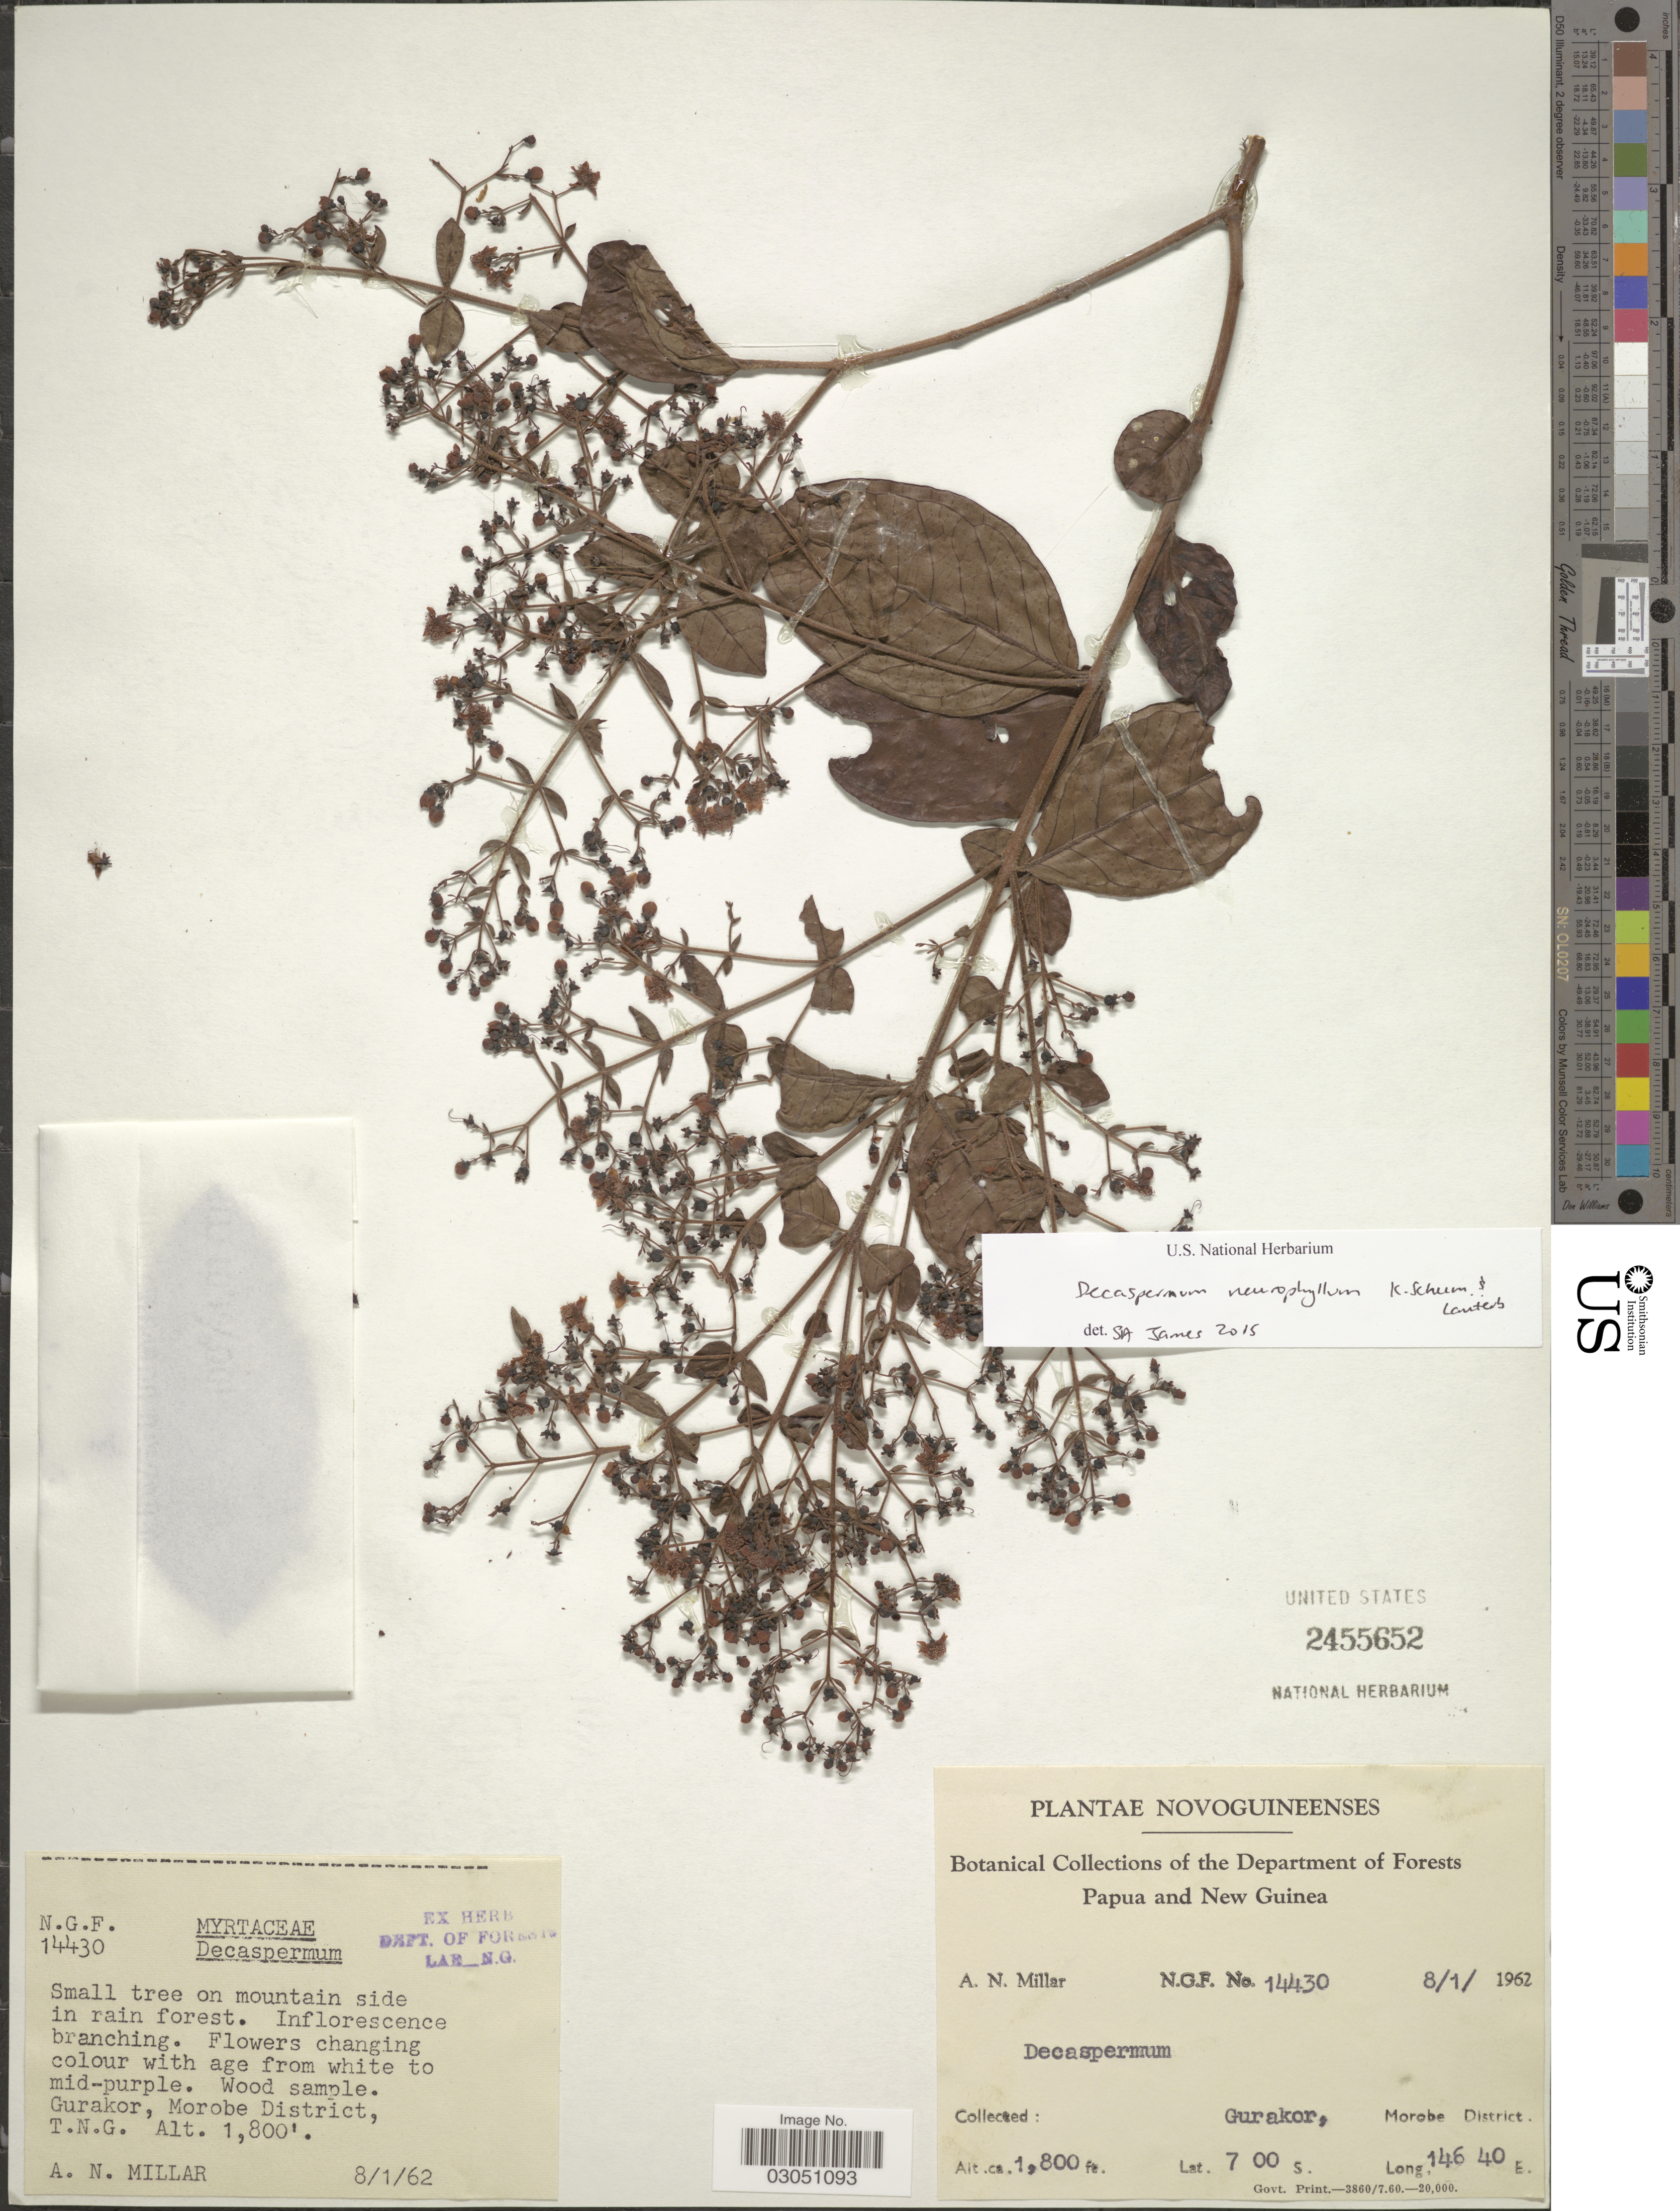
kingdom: Plantae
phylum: Tracheophyta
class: Magnoliopsida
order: Myrtales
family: Myrtaceae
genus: Decaspermum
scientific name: Decaspermum neurophyllum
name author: K. Schum. & Lauterb.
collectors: A. Millar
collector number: N.G.F.14430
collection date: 1962-01-08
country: Papua New Guinea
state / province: Morobe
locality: Papua and New Guinea. Gurakor, Morobe District. T.N.G.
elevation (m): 549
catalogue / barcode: US 2455652